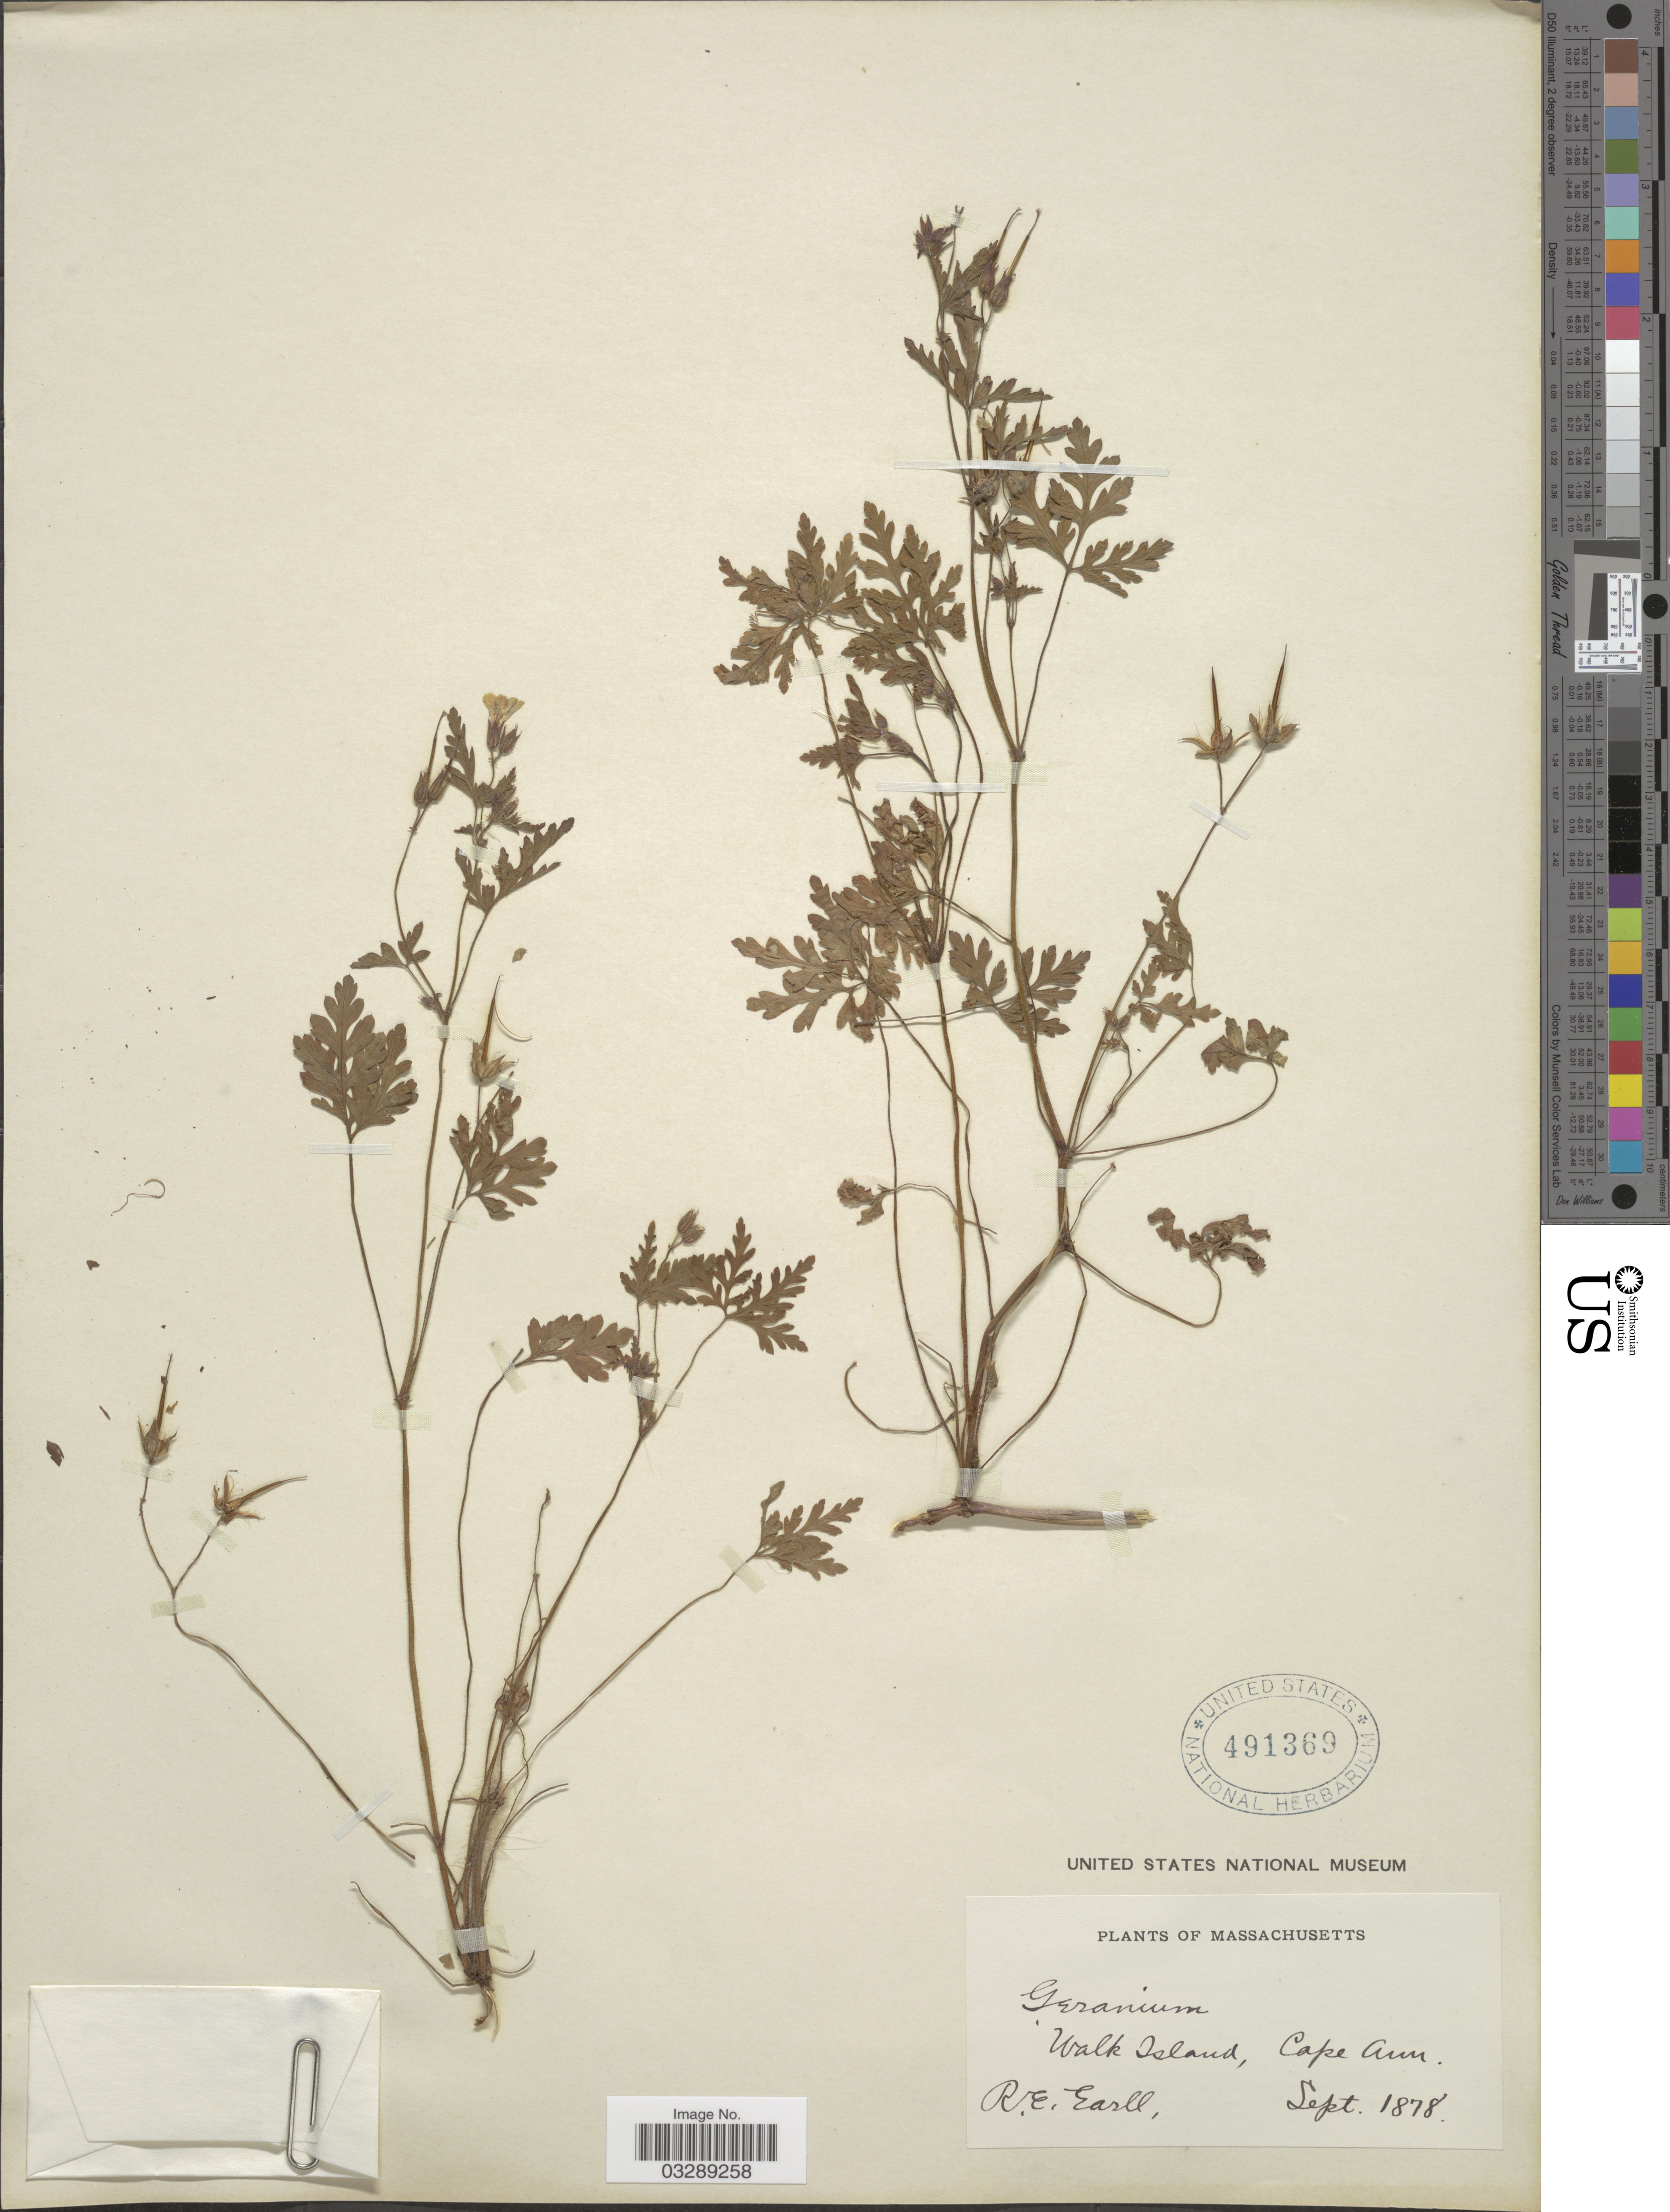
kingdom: Plantae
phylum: Tracheophyta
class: Magnoliopsida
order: Geraniales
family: Geraniaceae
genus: Geranium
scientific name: Geranium robertianum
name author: L.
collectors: R. Earll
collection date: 1878-09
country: United States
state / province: Massachusetts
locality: Walk Island, Cape Ann.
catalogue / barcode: US 491369